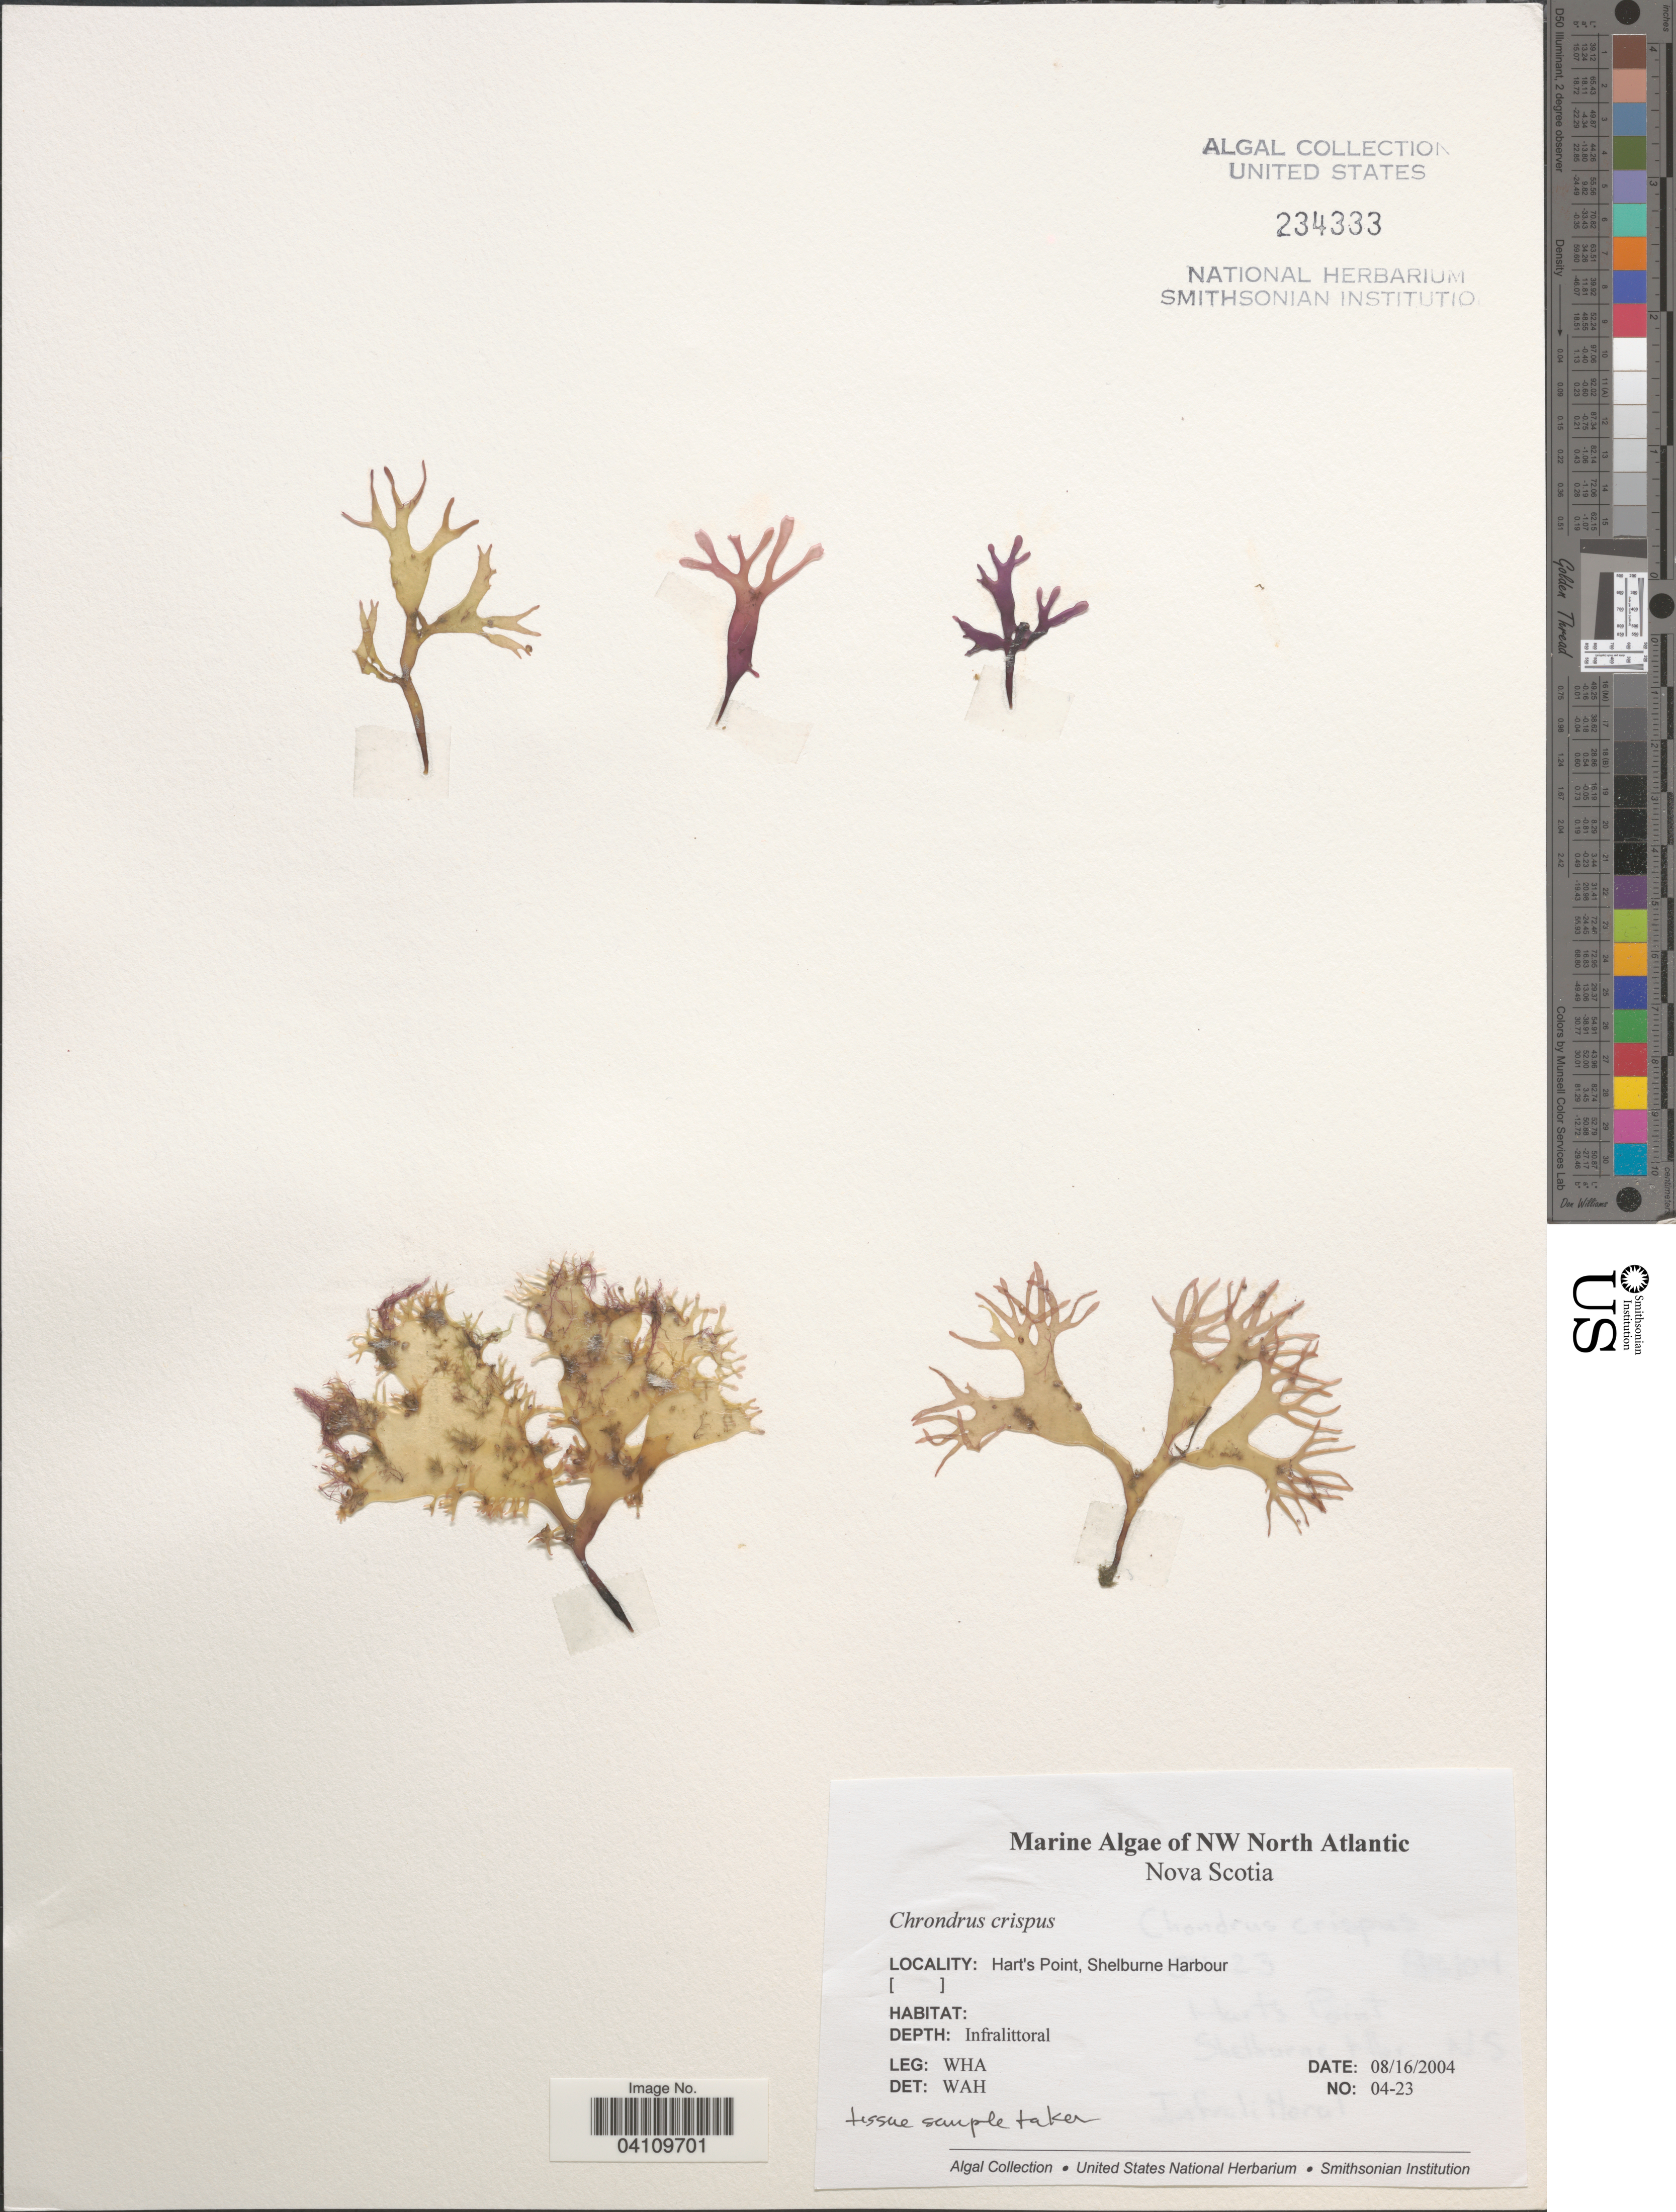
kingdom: Plantae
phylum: Rhodophyta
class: Florideophyceae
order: Gigartinales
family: Gigartinaceae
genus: Chondrus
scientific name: Chondrus crispus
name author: Stackh.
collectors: W. H. Adey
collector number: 04-23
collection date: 2004-08-16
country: Canada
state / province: Nova Scotia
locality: NW North Atlantic. Hart's Point, Shelburne Harbour.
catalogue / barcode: US 234333